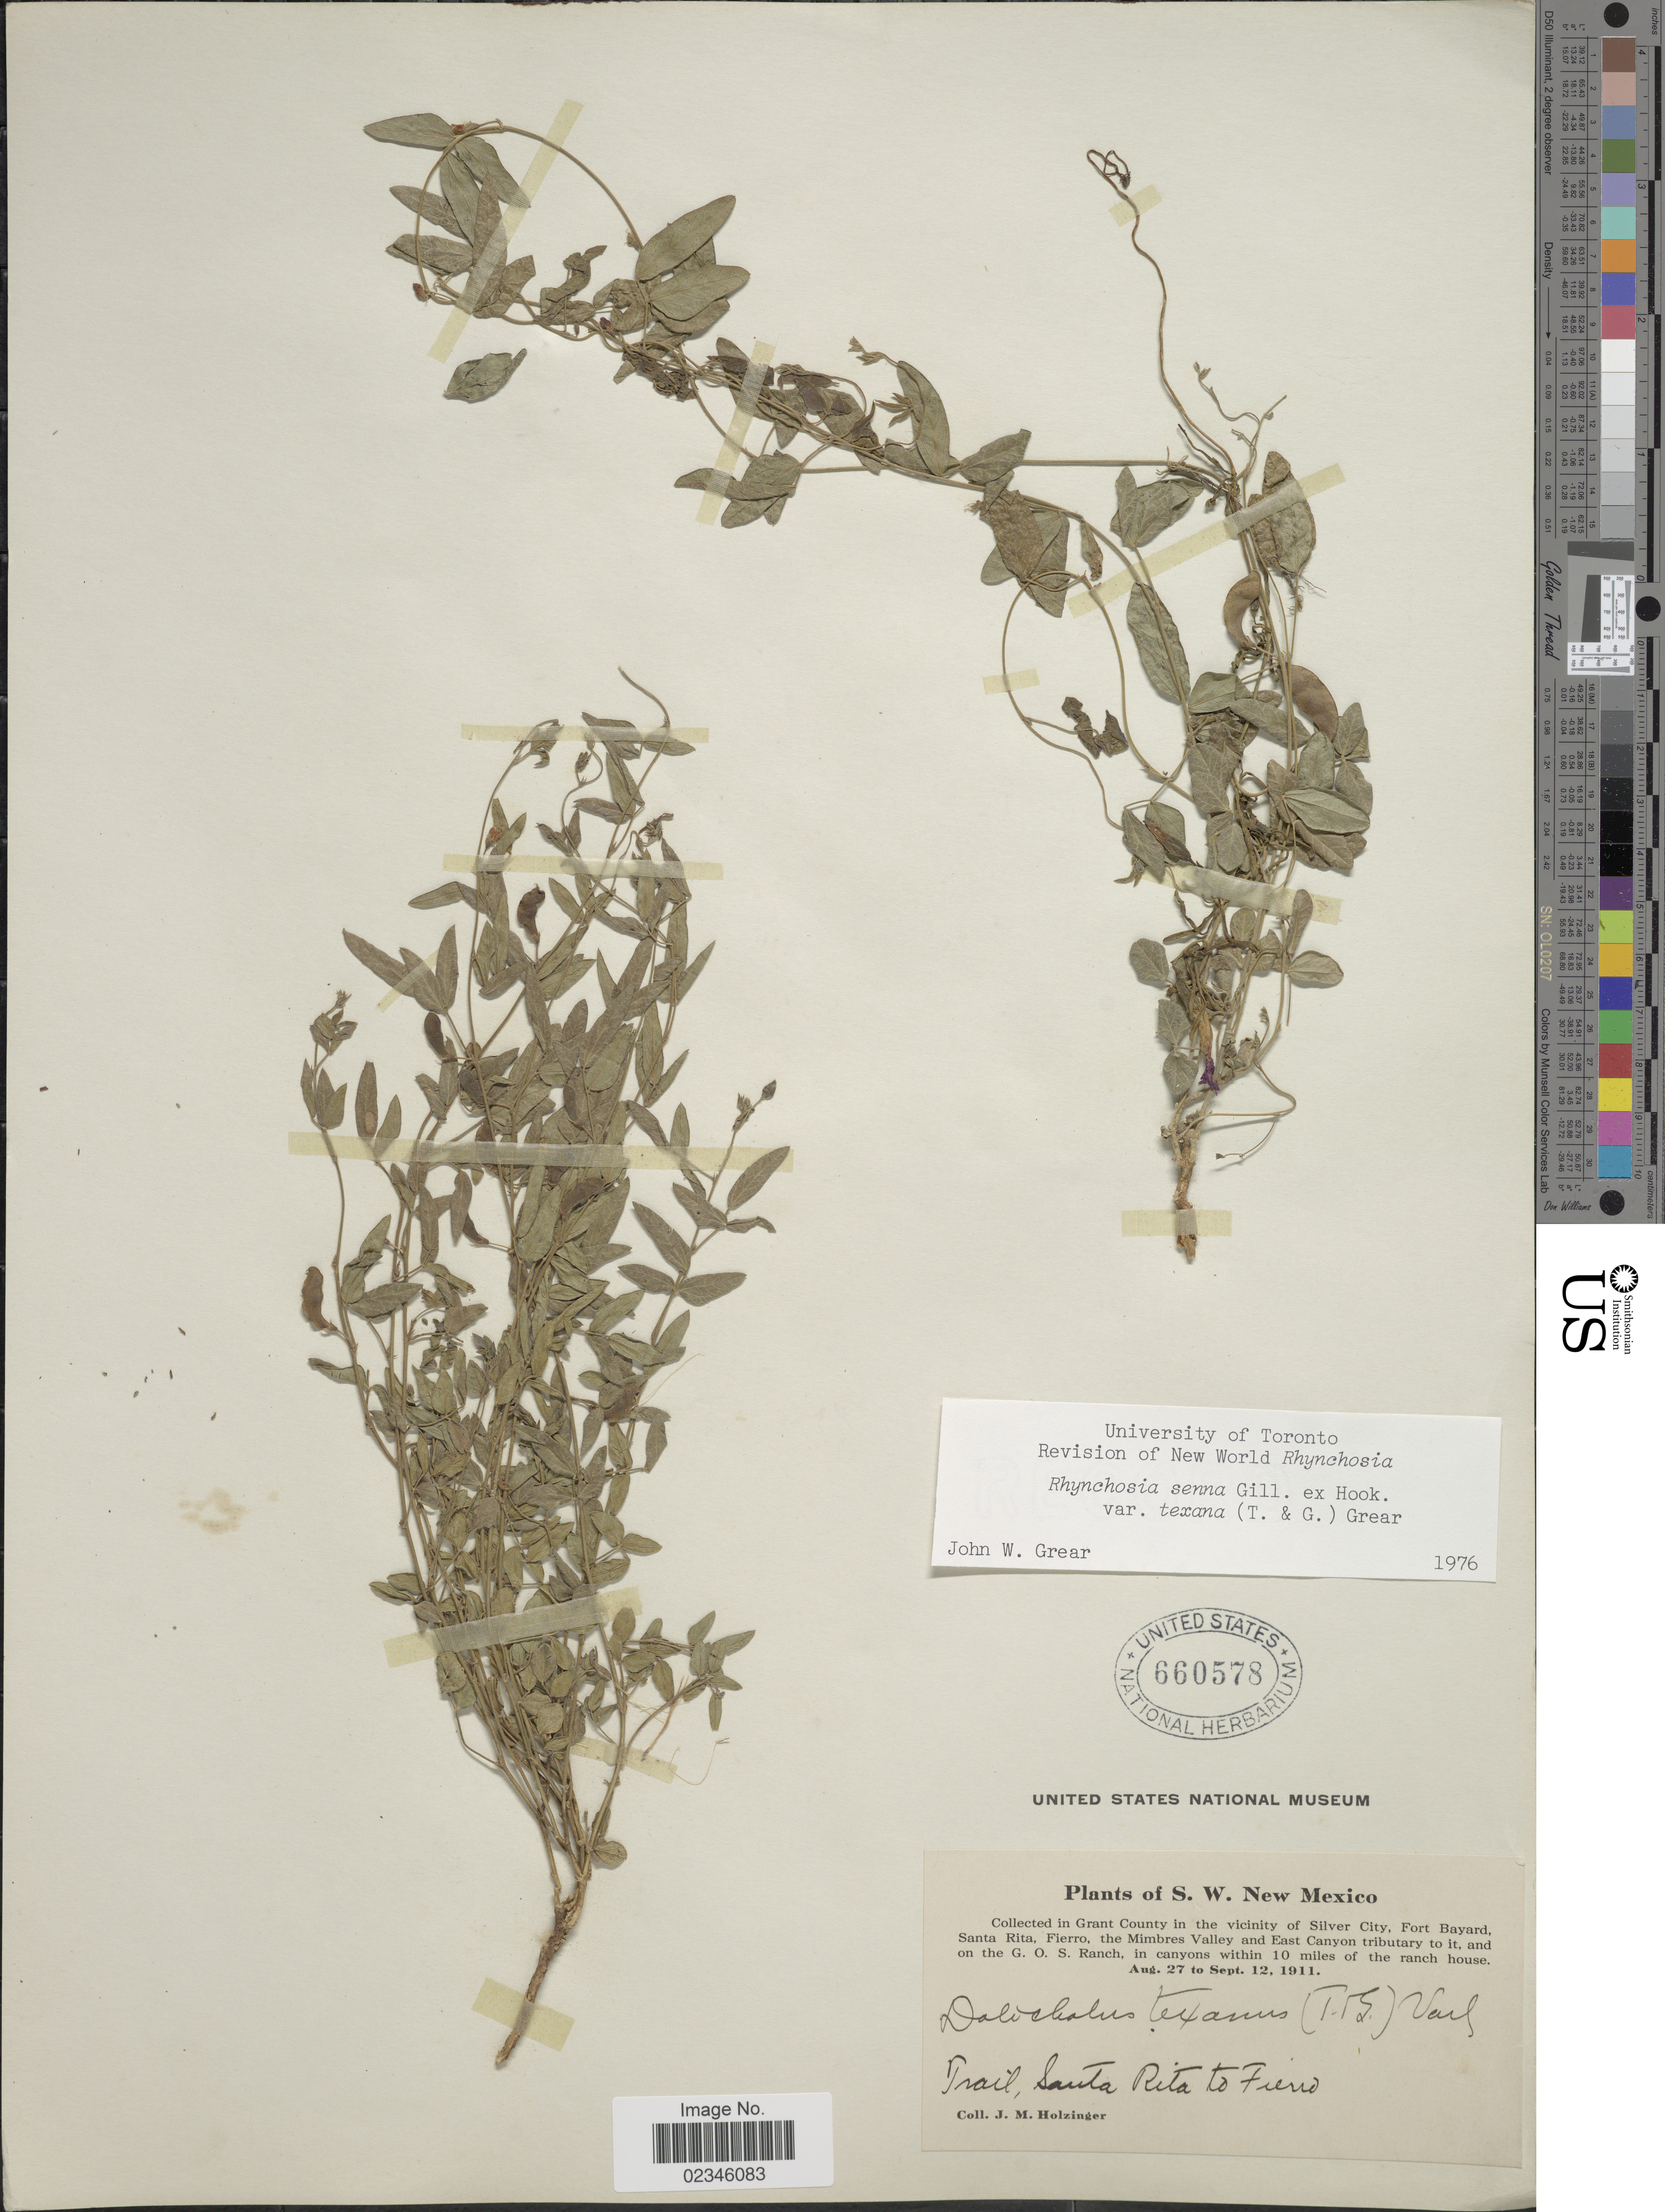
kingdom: Plantae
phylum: Tracheophyta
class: Magnoliopsida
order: Fabales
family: Fabaceae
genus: Rhynchosia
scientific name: Rhynchosia senna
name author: Gillies ex Hook.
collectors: J. M. Holzinger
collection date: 1911-08-27/1911-09-12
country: United States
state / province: New Mexico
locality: S.W. New Mexico. Grant County in the vicinity of Silver City, Fort Bayard, Santa Rita, Fierro, the Mimbres Valley and East Canyon tributary to it, and on the G. O. S. Ranch, in canyons within 10 miles of the ranch house. Trail, Santa Rita to Fierro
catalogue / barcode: US 660578